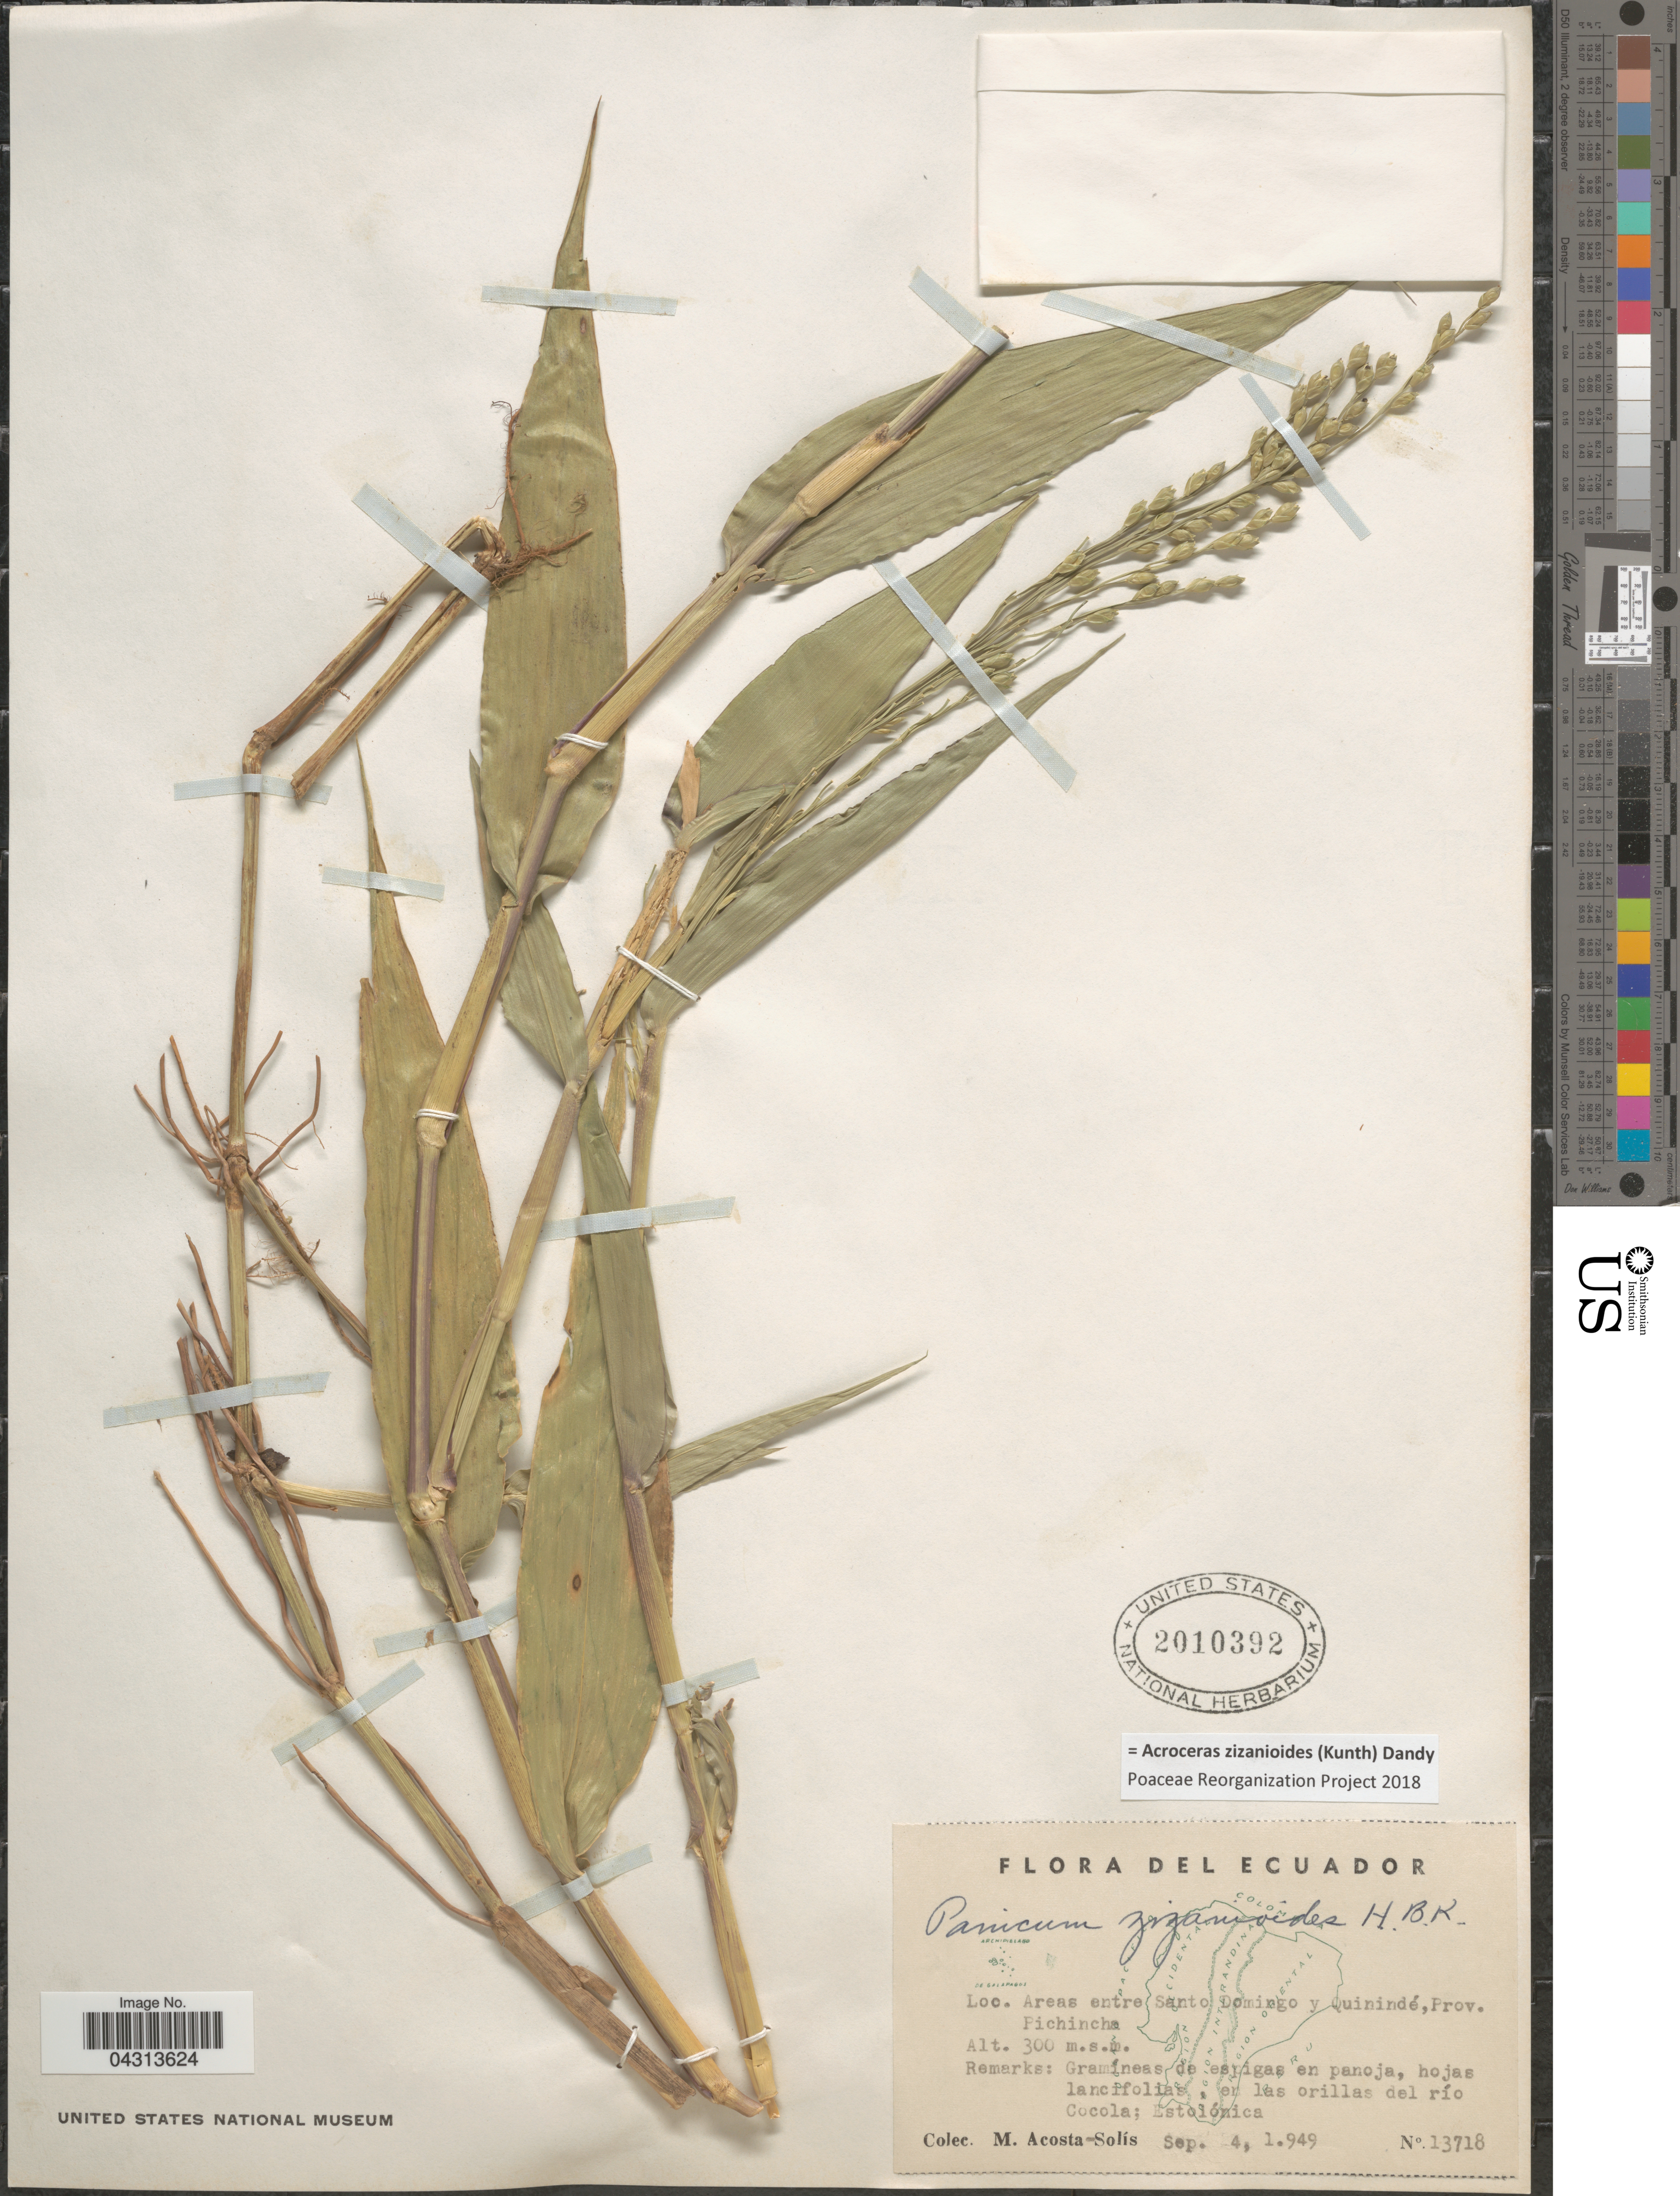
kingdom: Plantae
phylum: Tracheophyta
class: Liliopsida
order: Poales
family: Poaceae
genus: Acroceras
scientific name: Acroceras zizanioides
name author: (Kunth) Dandy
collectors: M. Acosta Solis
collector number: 13718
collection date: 1949-09-04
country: Ecuador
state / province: Pichincha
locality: Areas entre Santo Domingo y Quinindé. En las orillas del río Cocola; Estolónica.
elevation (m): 300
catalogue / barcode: US 2010392